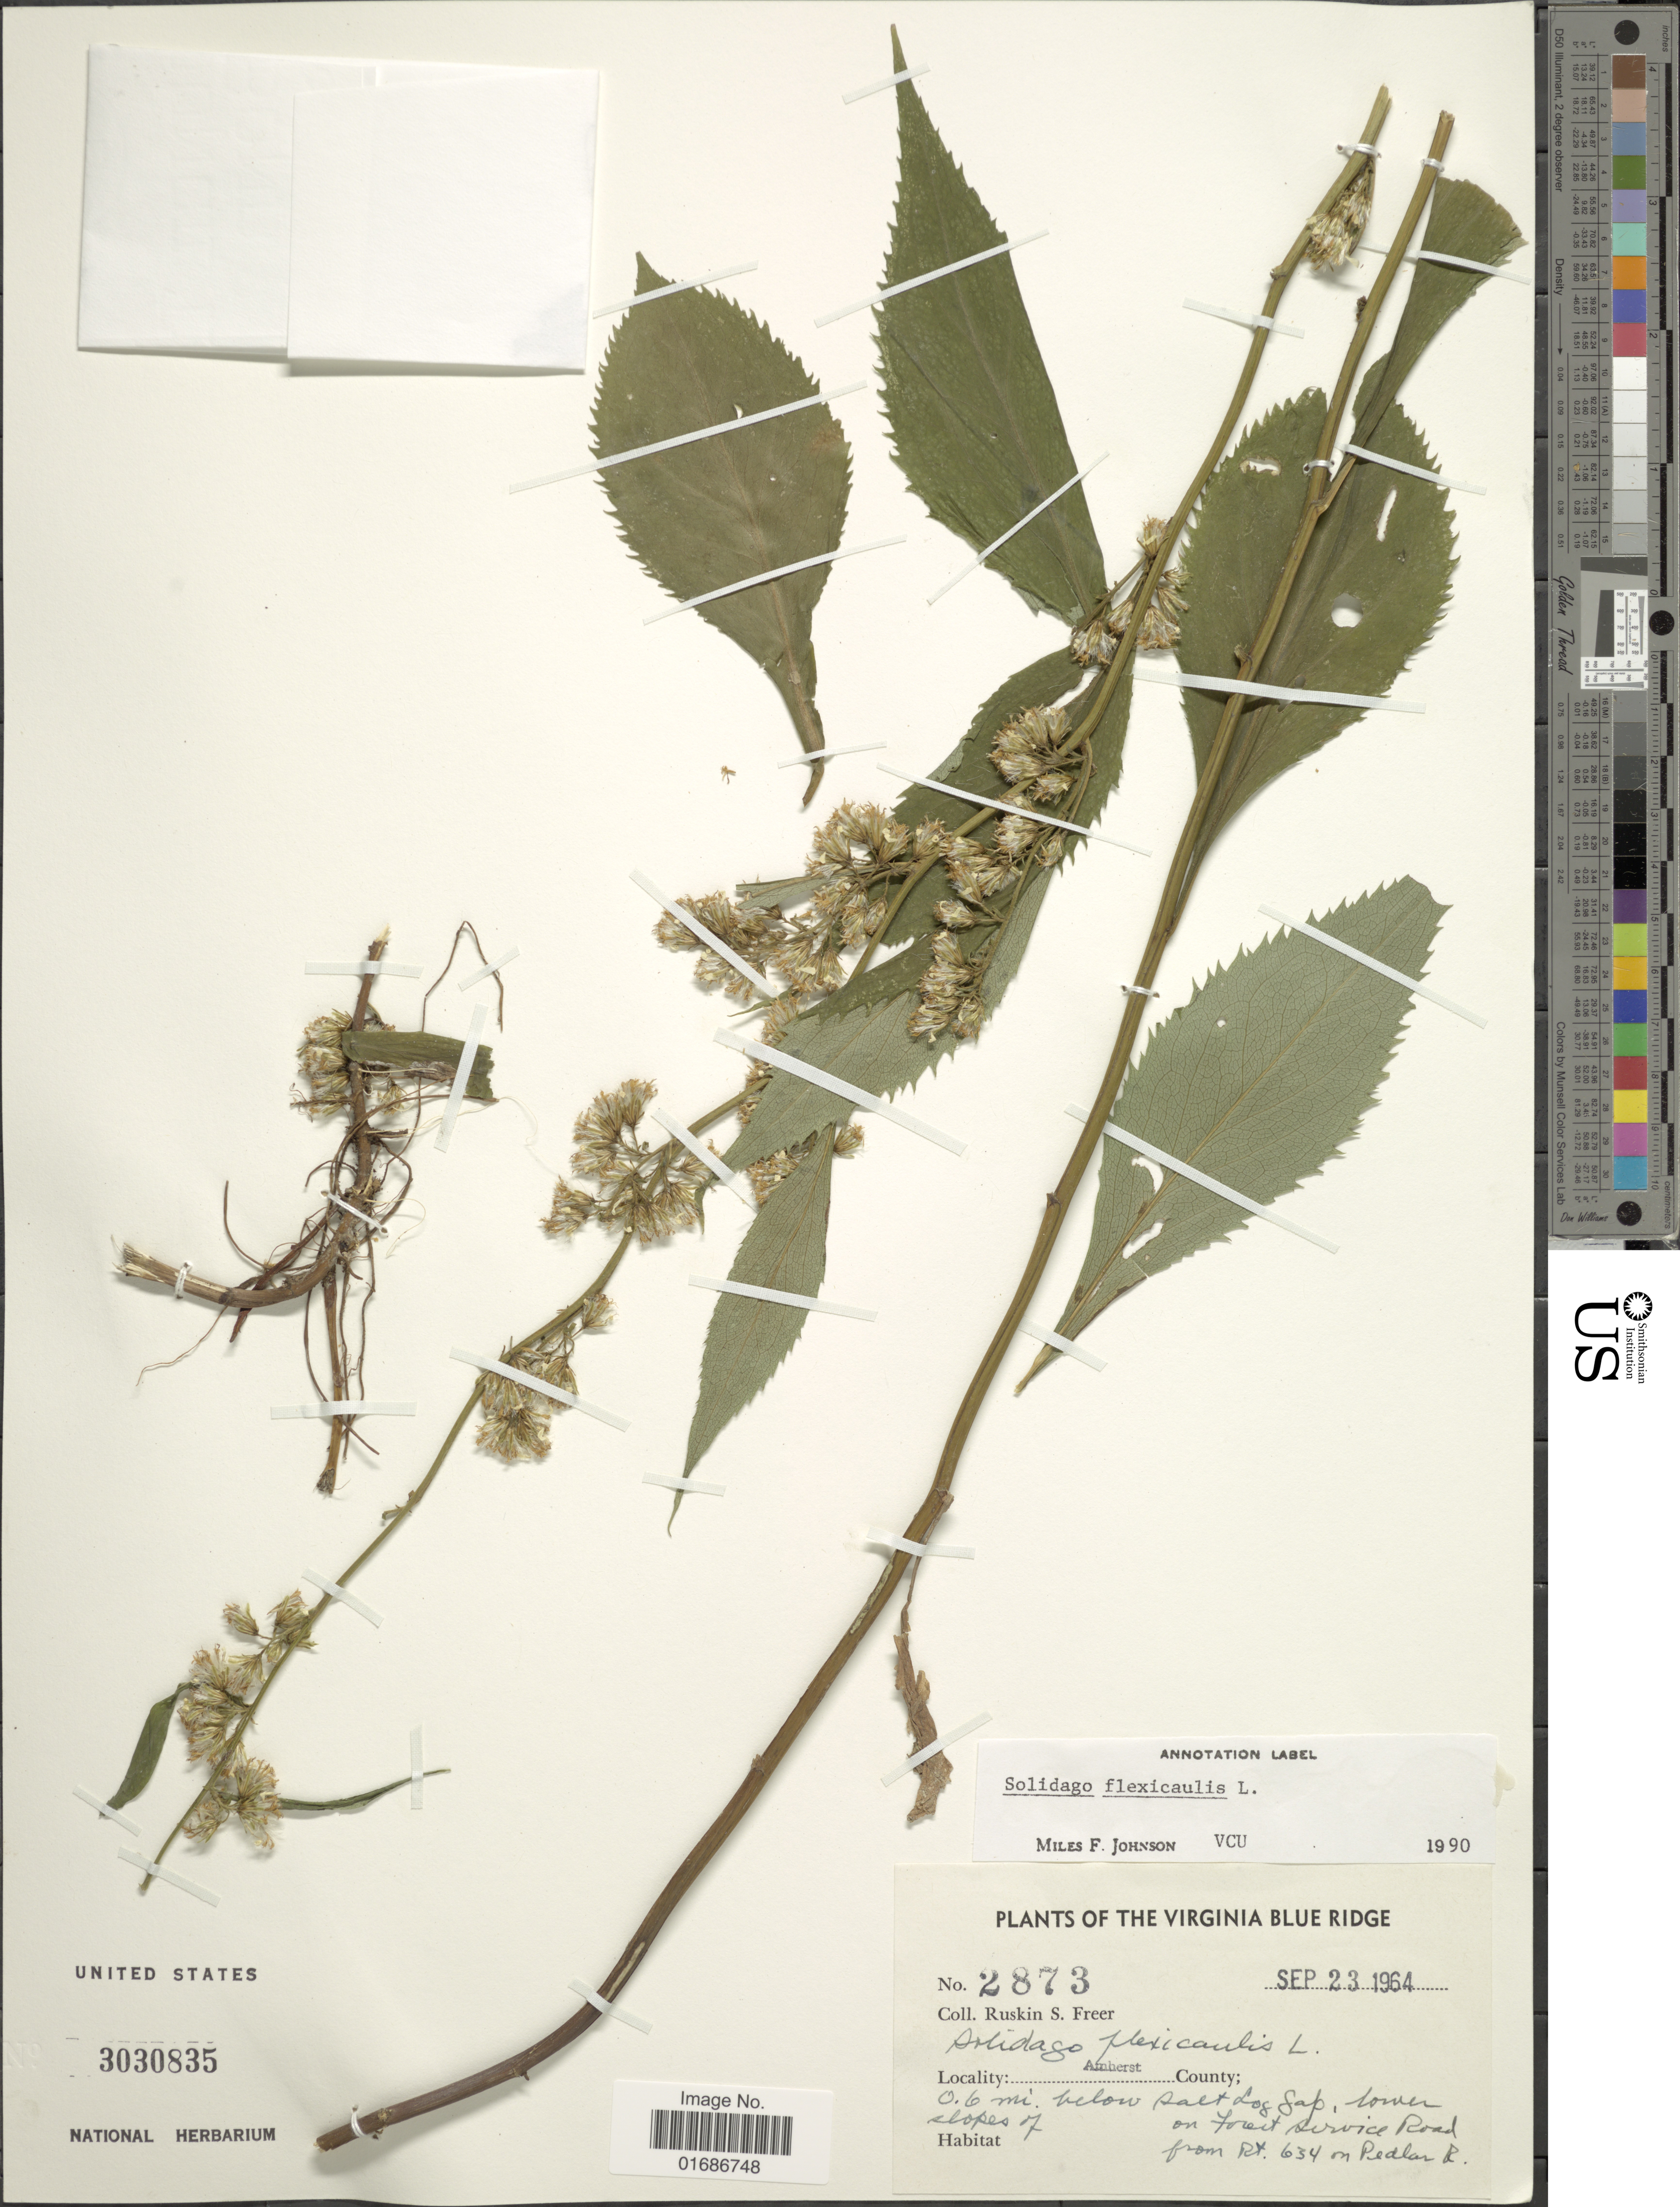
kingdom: Plantae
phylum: Tracheophyta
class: Magnoliopsida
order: Asterales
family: Asteraceae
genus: Solidago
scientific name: Solidago flexicaulis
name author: L.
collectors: R. Freer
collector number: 2873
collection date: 1964-09-23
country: United States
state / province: Virginia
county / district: Amherst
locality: The Virginia Blue Ridge, Amherst County; 0.6 mi. below salt Log Sap, lower slopes of on forest service Road from Rt. 634 on Pedlan R.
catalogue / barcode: US 3030835